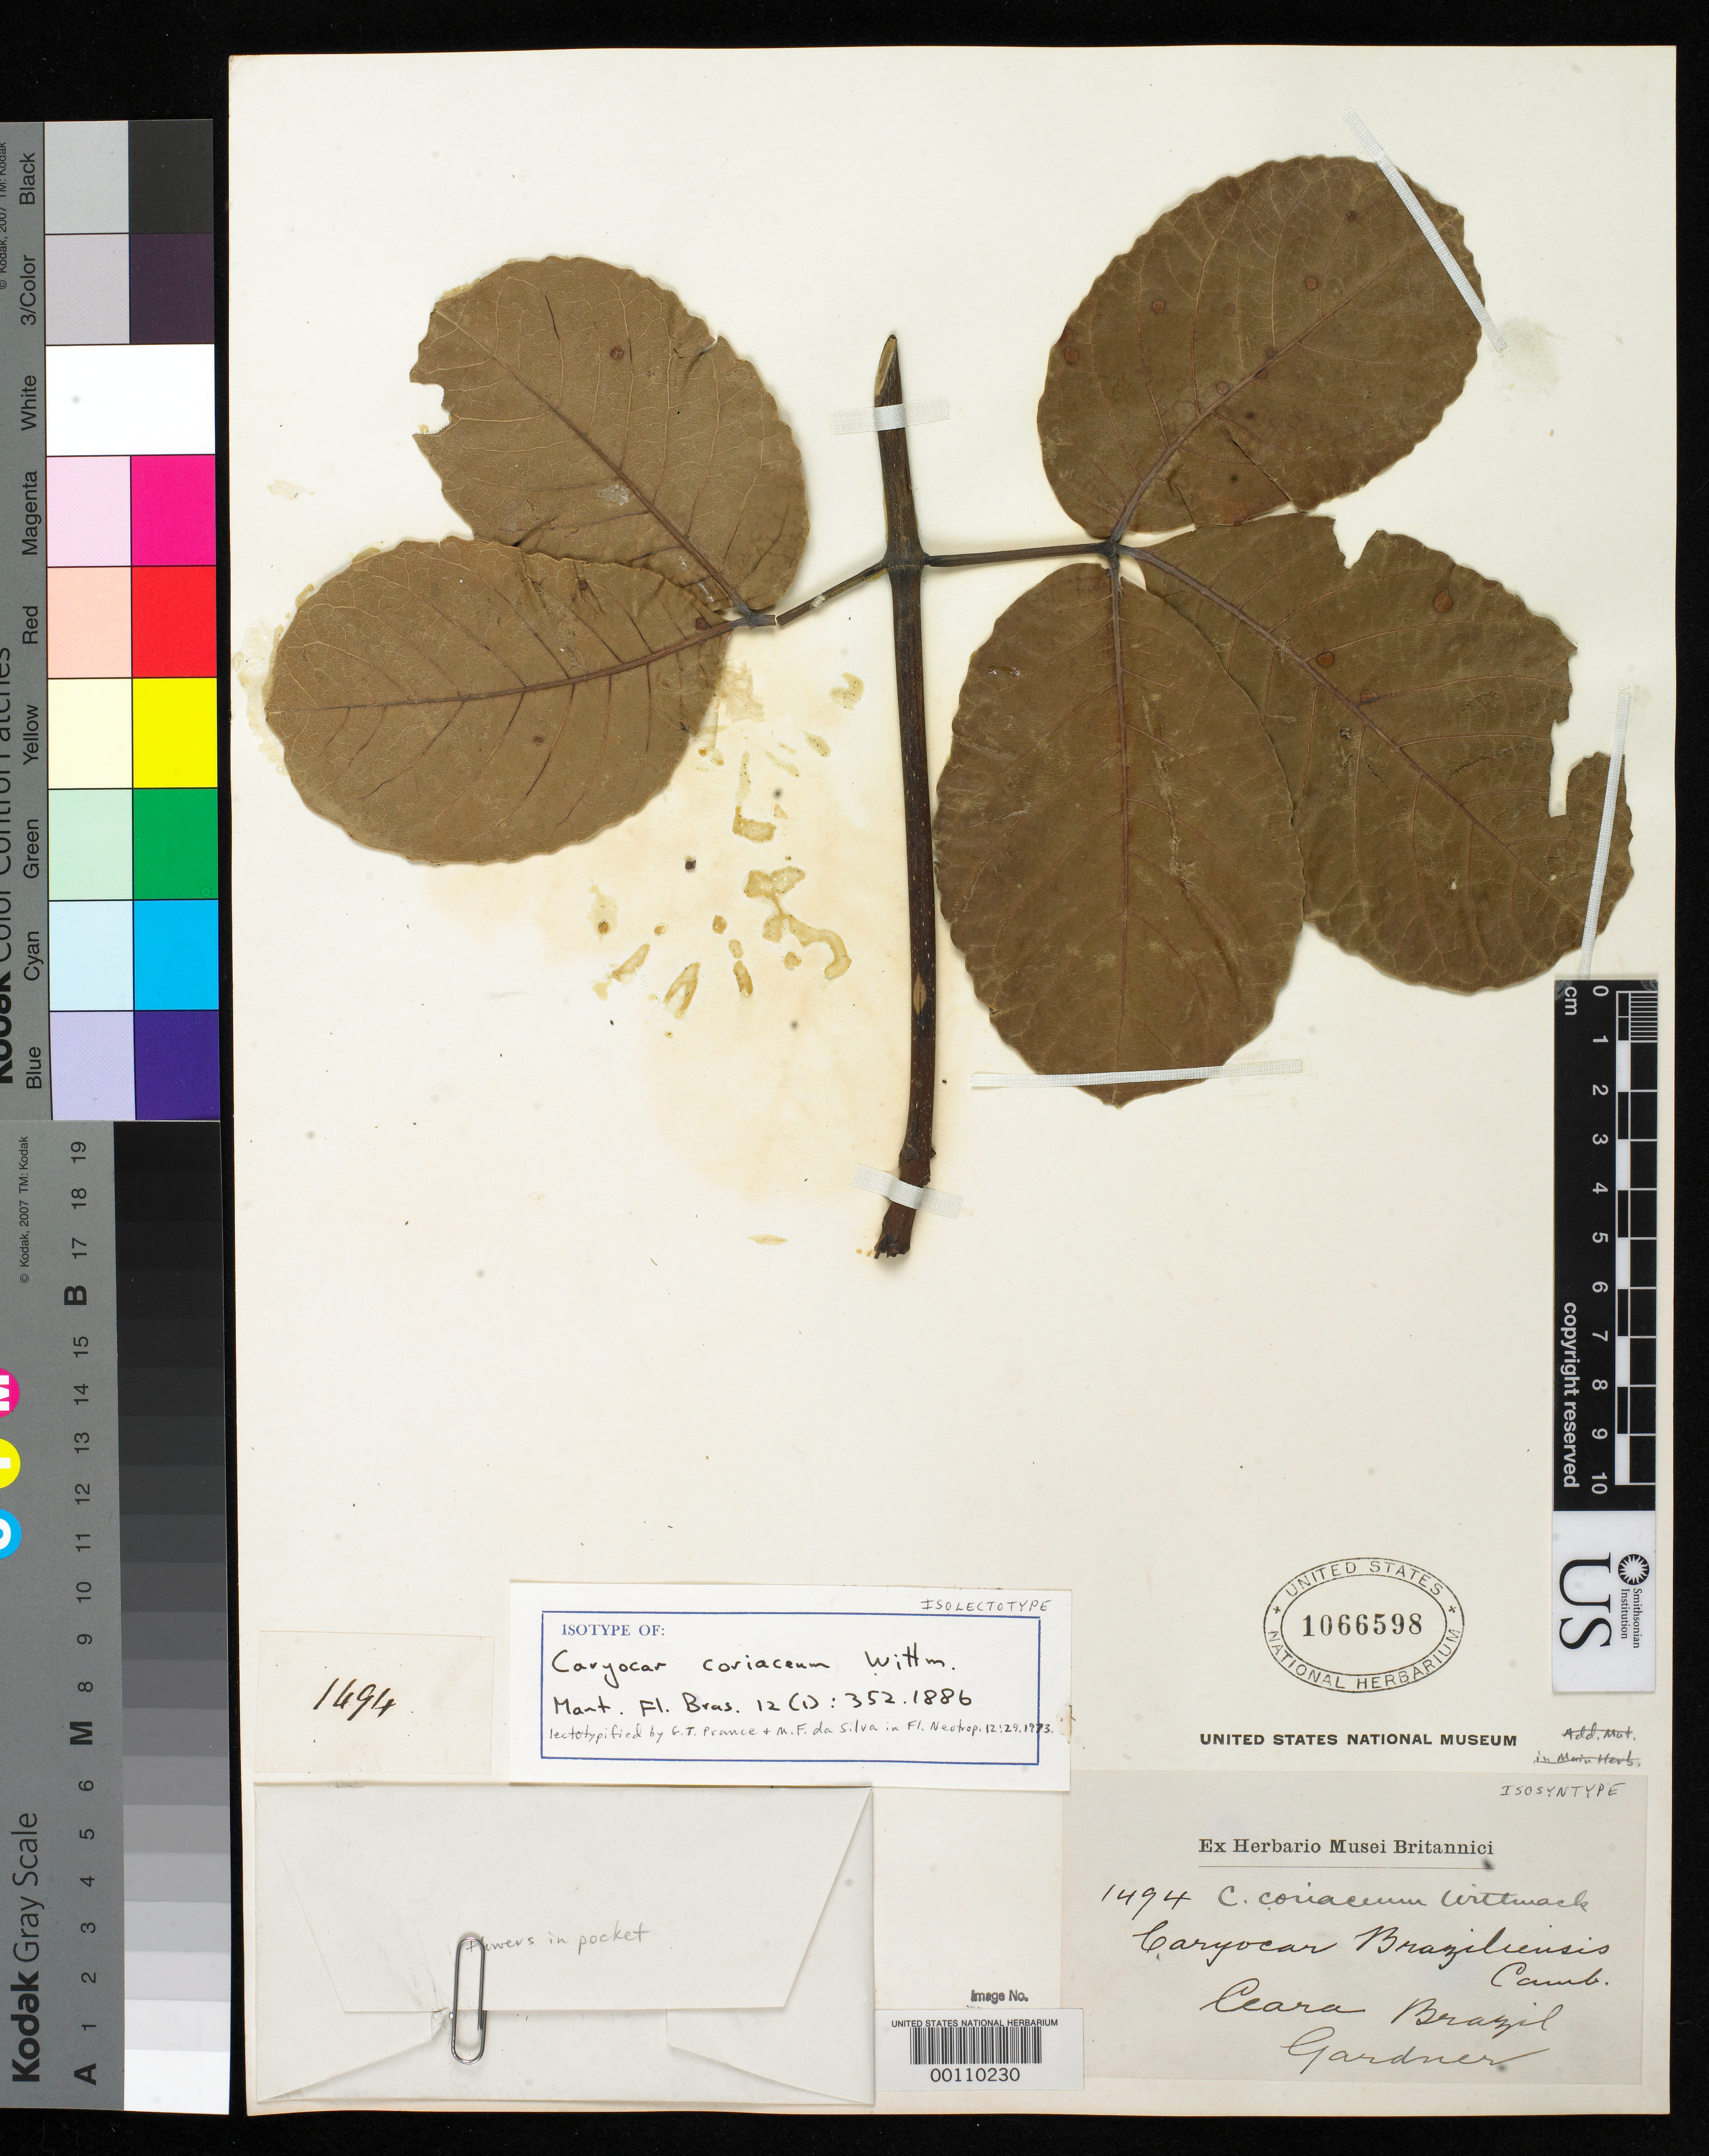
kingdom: Plantae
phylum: Tracheophyta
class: Magnoliopsida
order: Malpighiales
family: Caryocaraceae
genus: Caryocar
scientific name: Caryocar coriaceum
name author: Wittmack in Mart.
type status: Isosyntype; Isolectotype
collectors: G. Gardner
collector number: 1494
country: Brazil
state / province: Ceará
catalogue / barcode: US 1066598